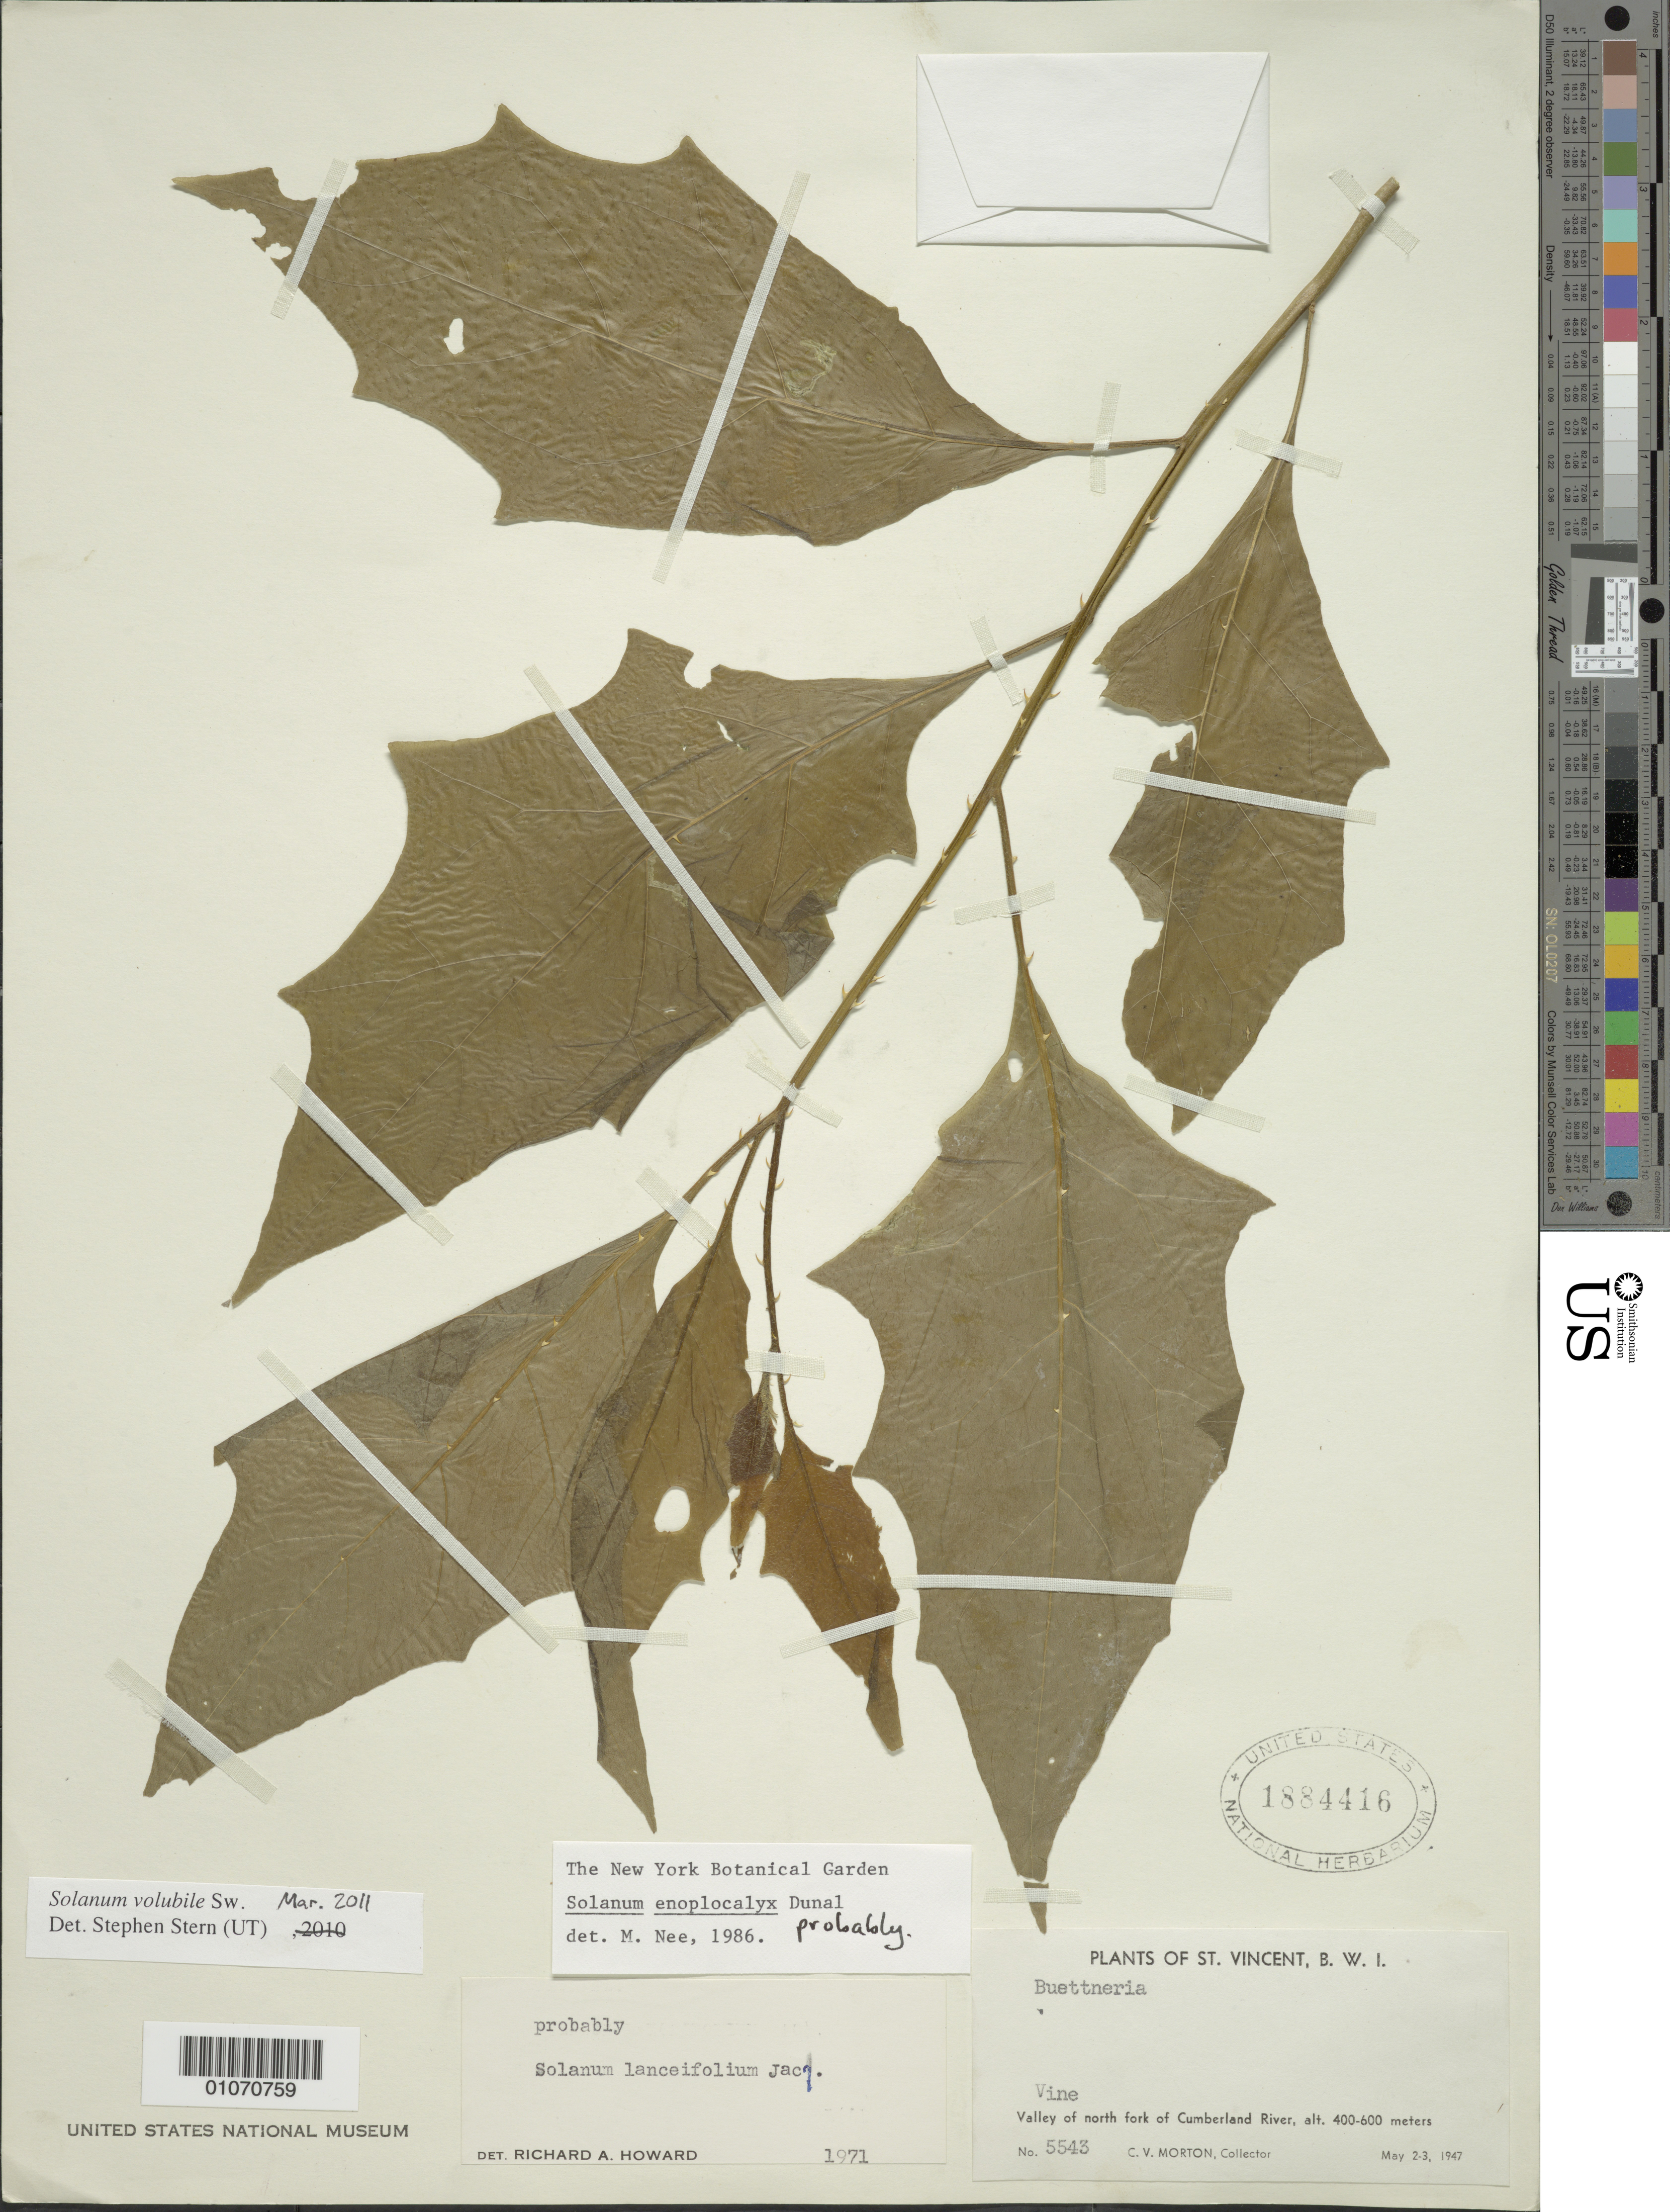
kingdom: Plantae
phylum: Tracheophyta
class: Magnoliopsida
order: Solanales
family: Solanaceae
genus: Solanum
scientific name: Solanum volubile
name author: Sw.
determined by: Stern, S. R., (UT)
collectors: C. V. Morton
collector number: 5543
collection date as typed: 02 May 1947 to 03 May 1947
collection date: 1947-05-02/1947-05-03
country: St. Vincent - Grenadines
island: St. Vincent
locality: Cumberland River, valley of N fork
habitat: Valley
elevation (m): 400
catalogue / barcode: US 1884416